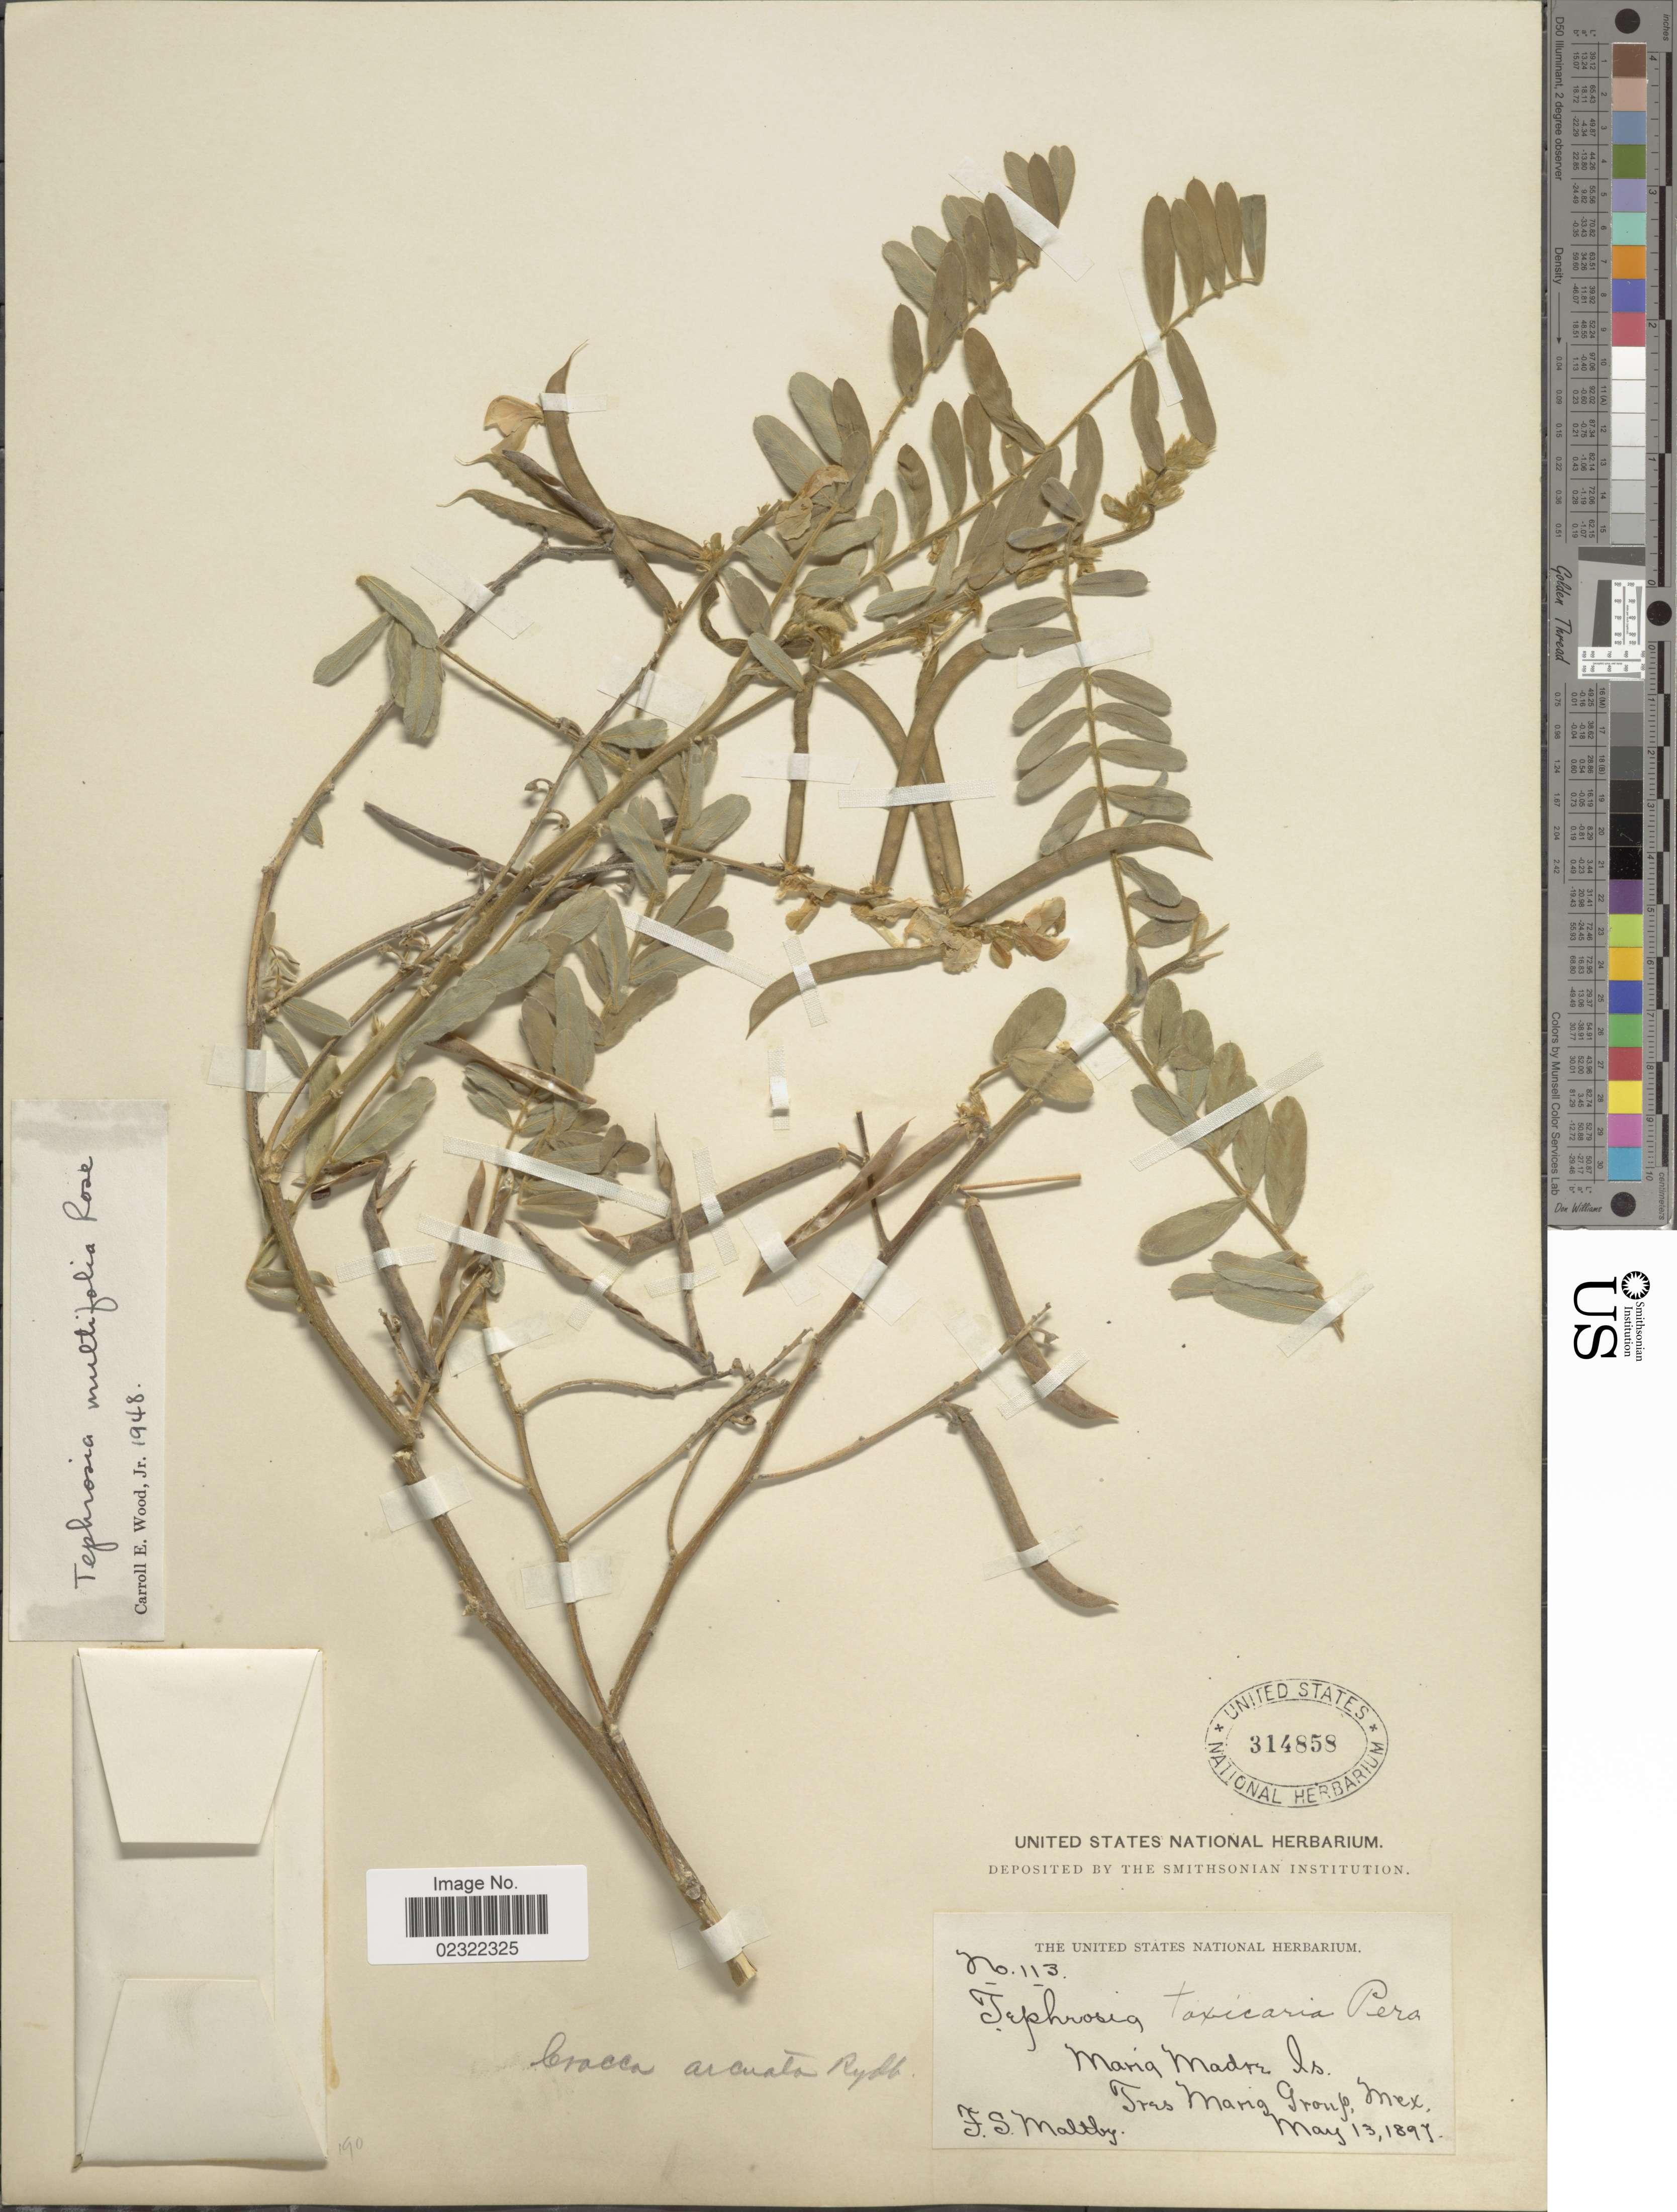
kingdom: Plantae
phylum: Tracheophyta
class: Magnoliopsida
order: Fabales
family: Fabaceae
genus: Tephrosia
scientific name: Tephrosia multifolia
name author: Rose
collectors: F. S. Maltby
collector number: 113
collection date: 1897-05-13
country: Mexico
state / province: Nayarit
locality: Maria madre Is. Tres Maria Group, Mex.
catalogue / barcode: US 314858